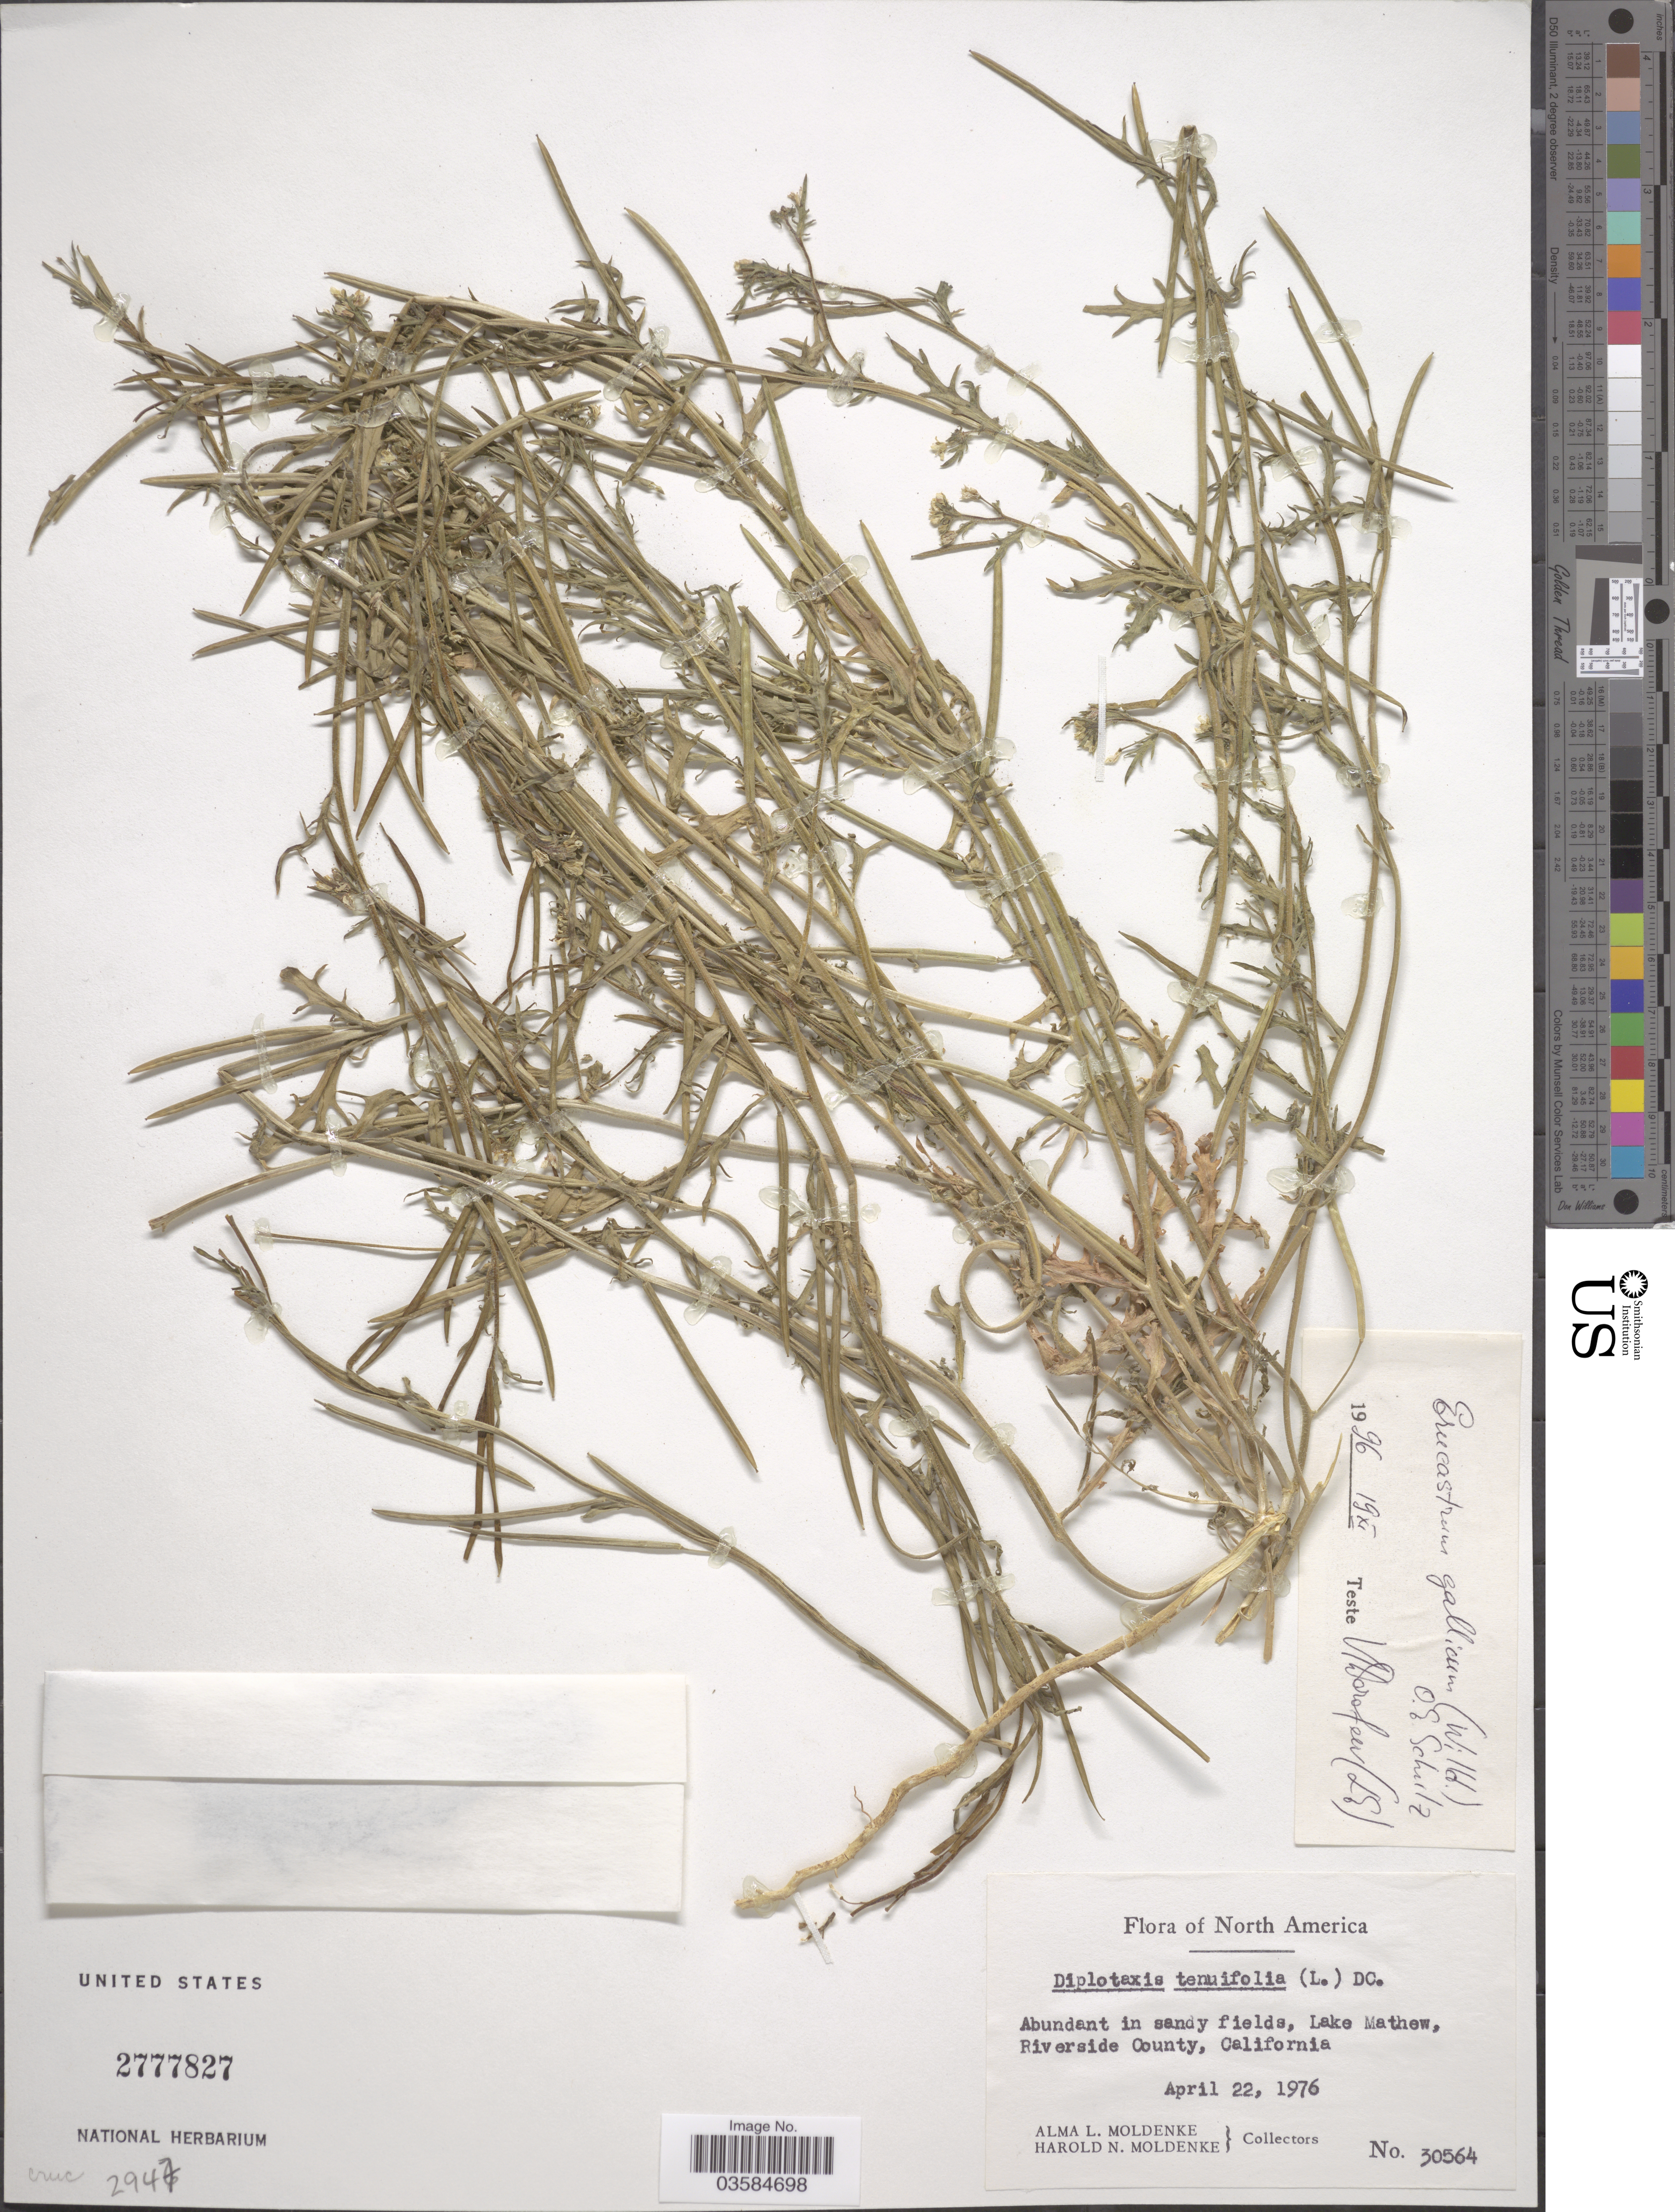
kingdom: Plantae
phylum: Tracheophyta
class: Magnoliopsida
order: Brassicales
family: Brassicaceae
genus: Erucastrum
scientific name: Erucastrum gallicum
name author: (Willd.) O.E. Schulz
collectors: A. L. Moldenke & H. N. Moldenke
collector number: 30564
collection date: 1976-04-22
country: United States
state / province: California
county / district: Riverside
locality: Abundant in sandy fields, Lake Mathew, Riverside County.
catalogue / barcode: US 2777827